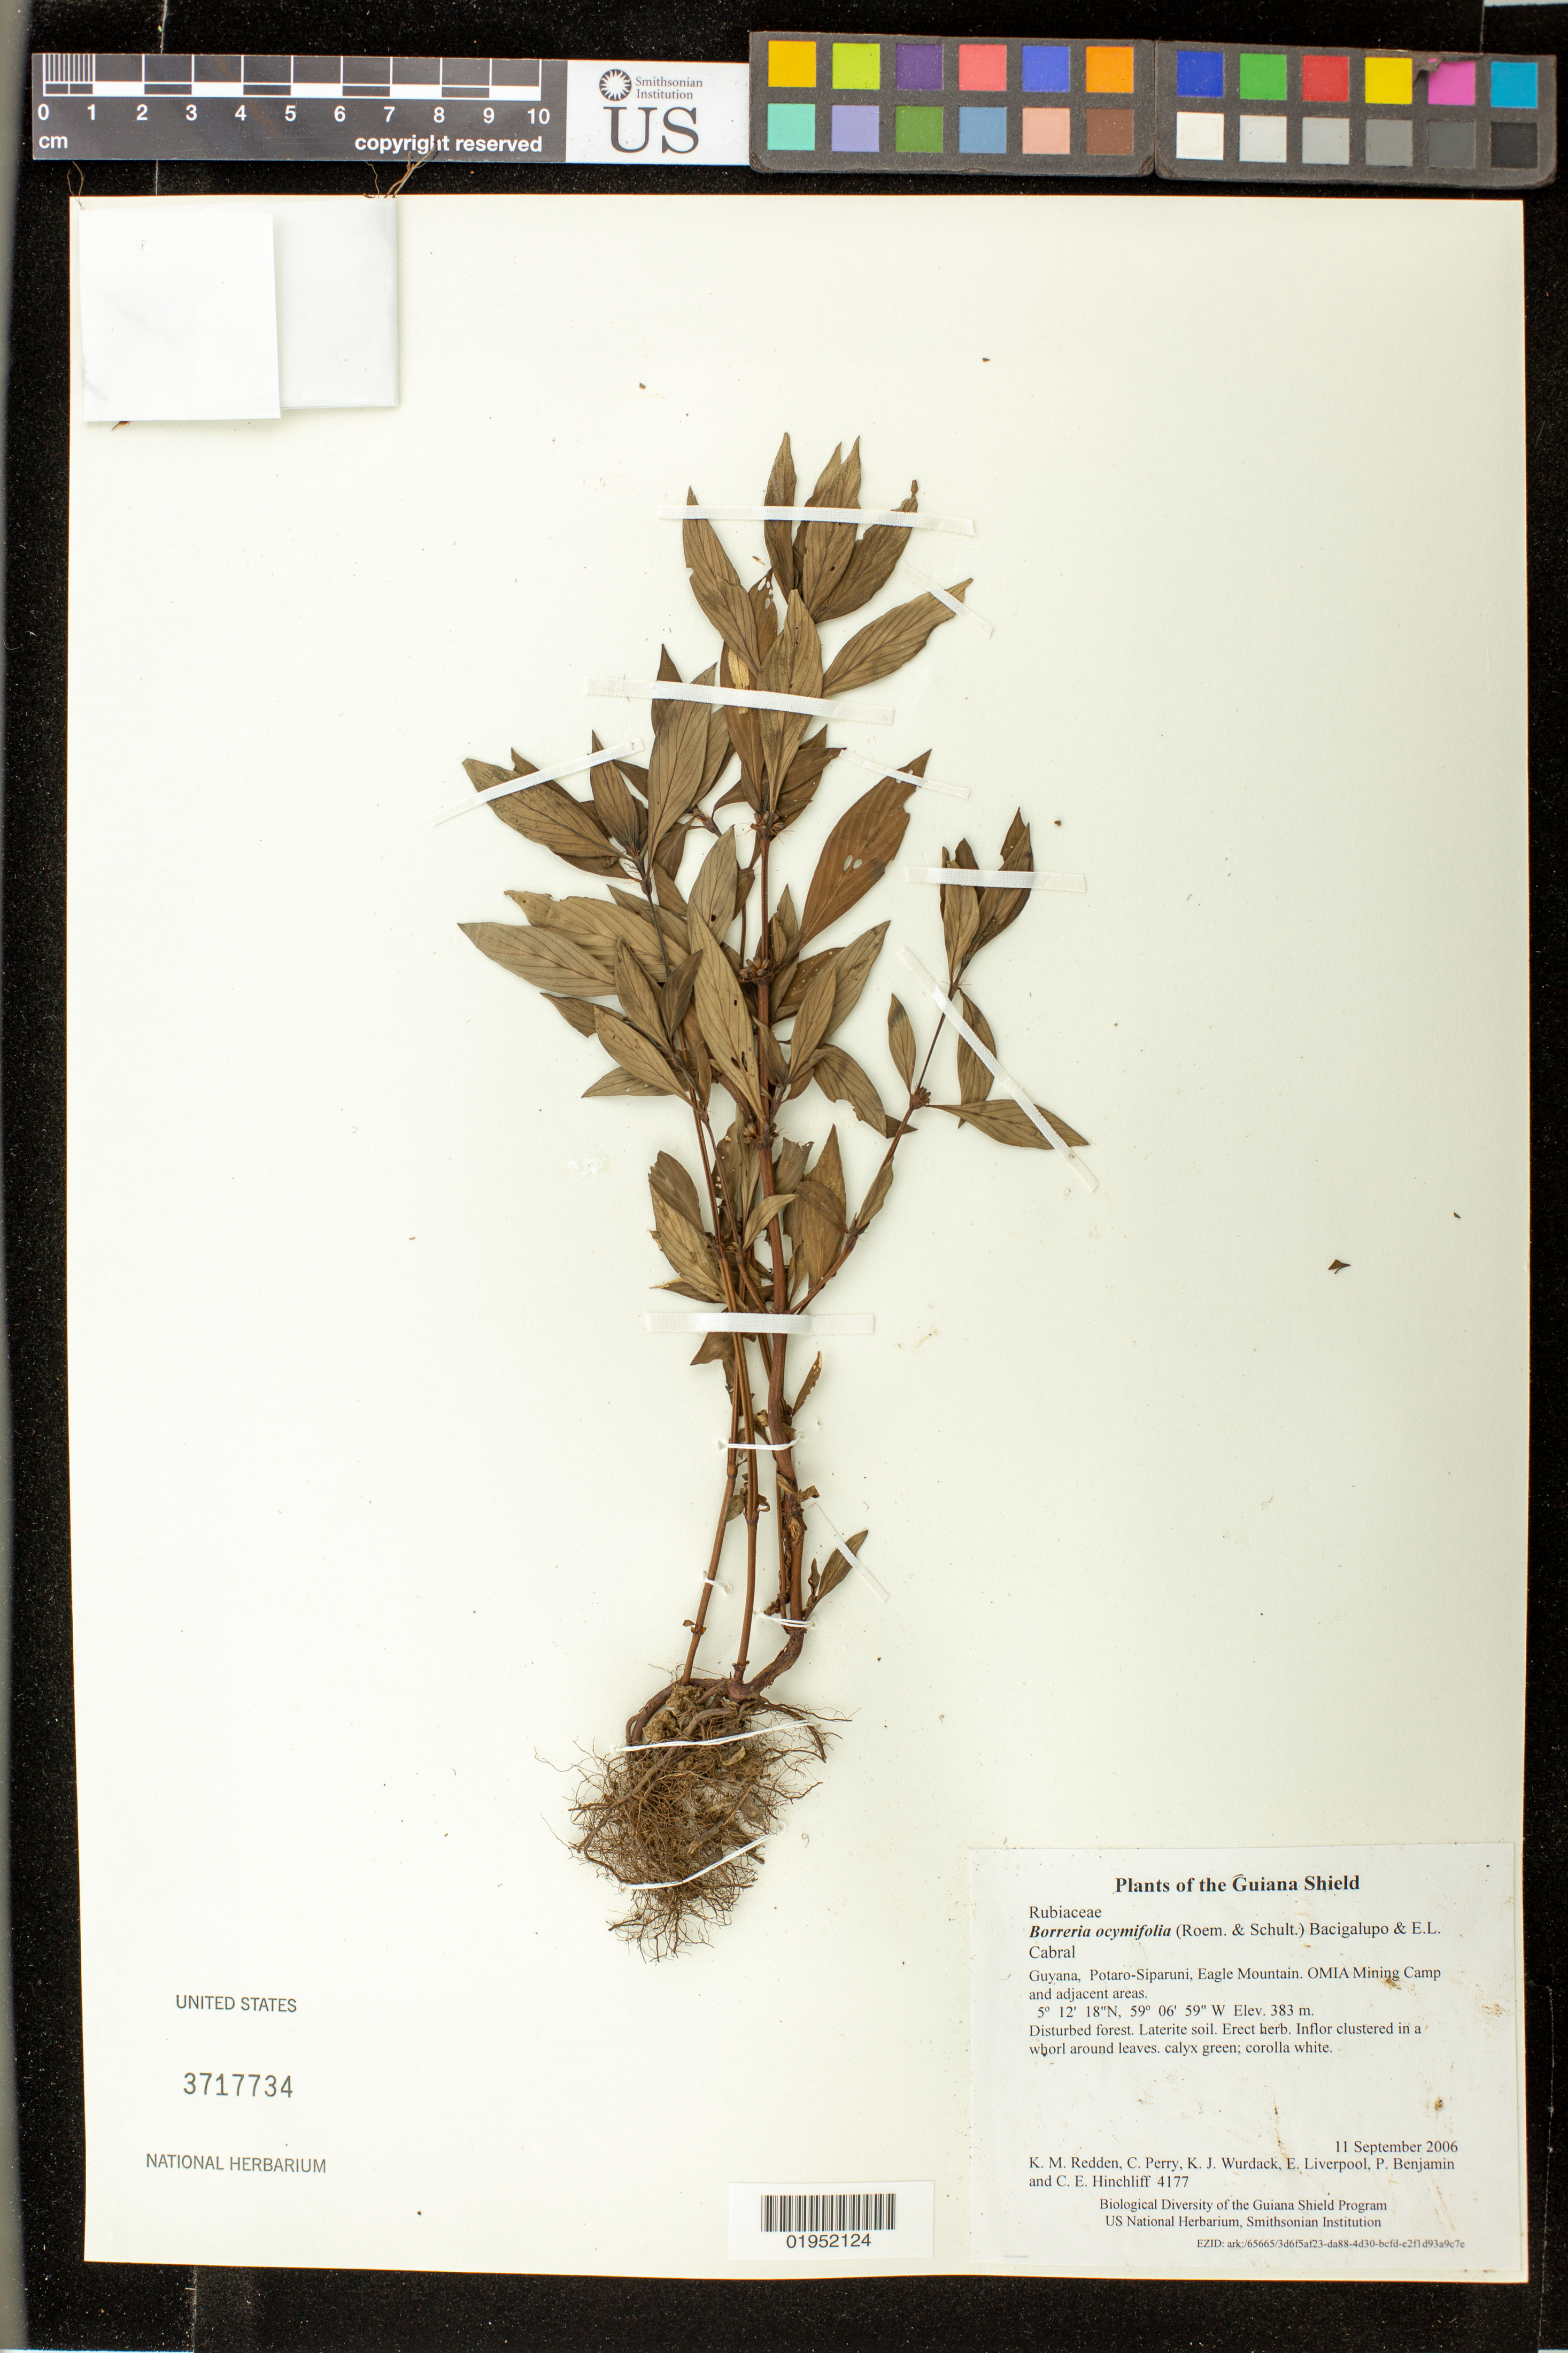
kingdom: Plantae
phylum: Tracheophyta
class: Magnoliopsida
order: Gentianales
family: Rubiaceae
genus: Borreria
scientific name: Borreria ocymifolia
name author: (Roem. & Schult.) Bacigalupo & E.L. Cabral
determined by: Leon, Sonia Salas De, Curator (SLPM), Universidad Autonoma de San Luis Potosi (MEXICO)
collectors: K. M. Redden, C. Perry, K. Wurdack, E. Liverpool, P. Benjamin & C. E. Hinchliff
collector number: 4177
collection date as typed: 11 September 2006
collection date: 2006-09-11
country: Guyana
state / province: Potaro-Siparuni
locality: Eagle Mountain. OMIA Mining Camp and adjacent areas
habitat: Disturbed forest. Laterite soil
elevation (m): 383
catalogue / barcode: US 3717734